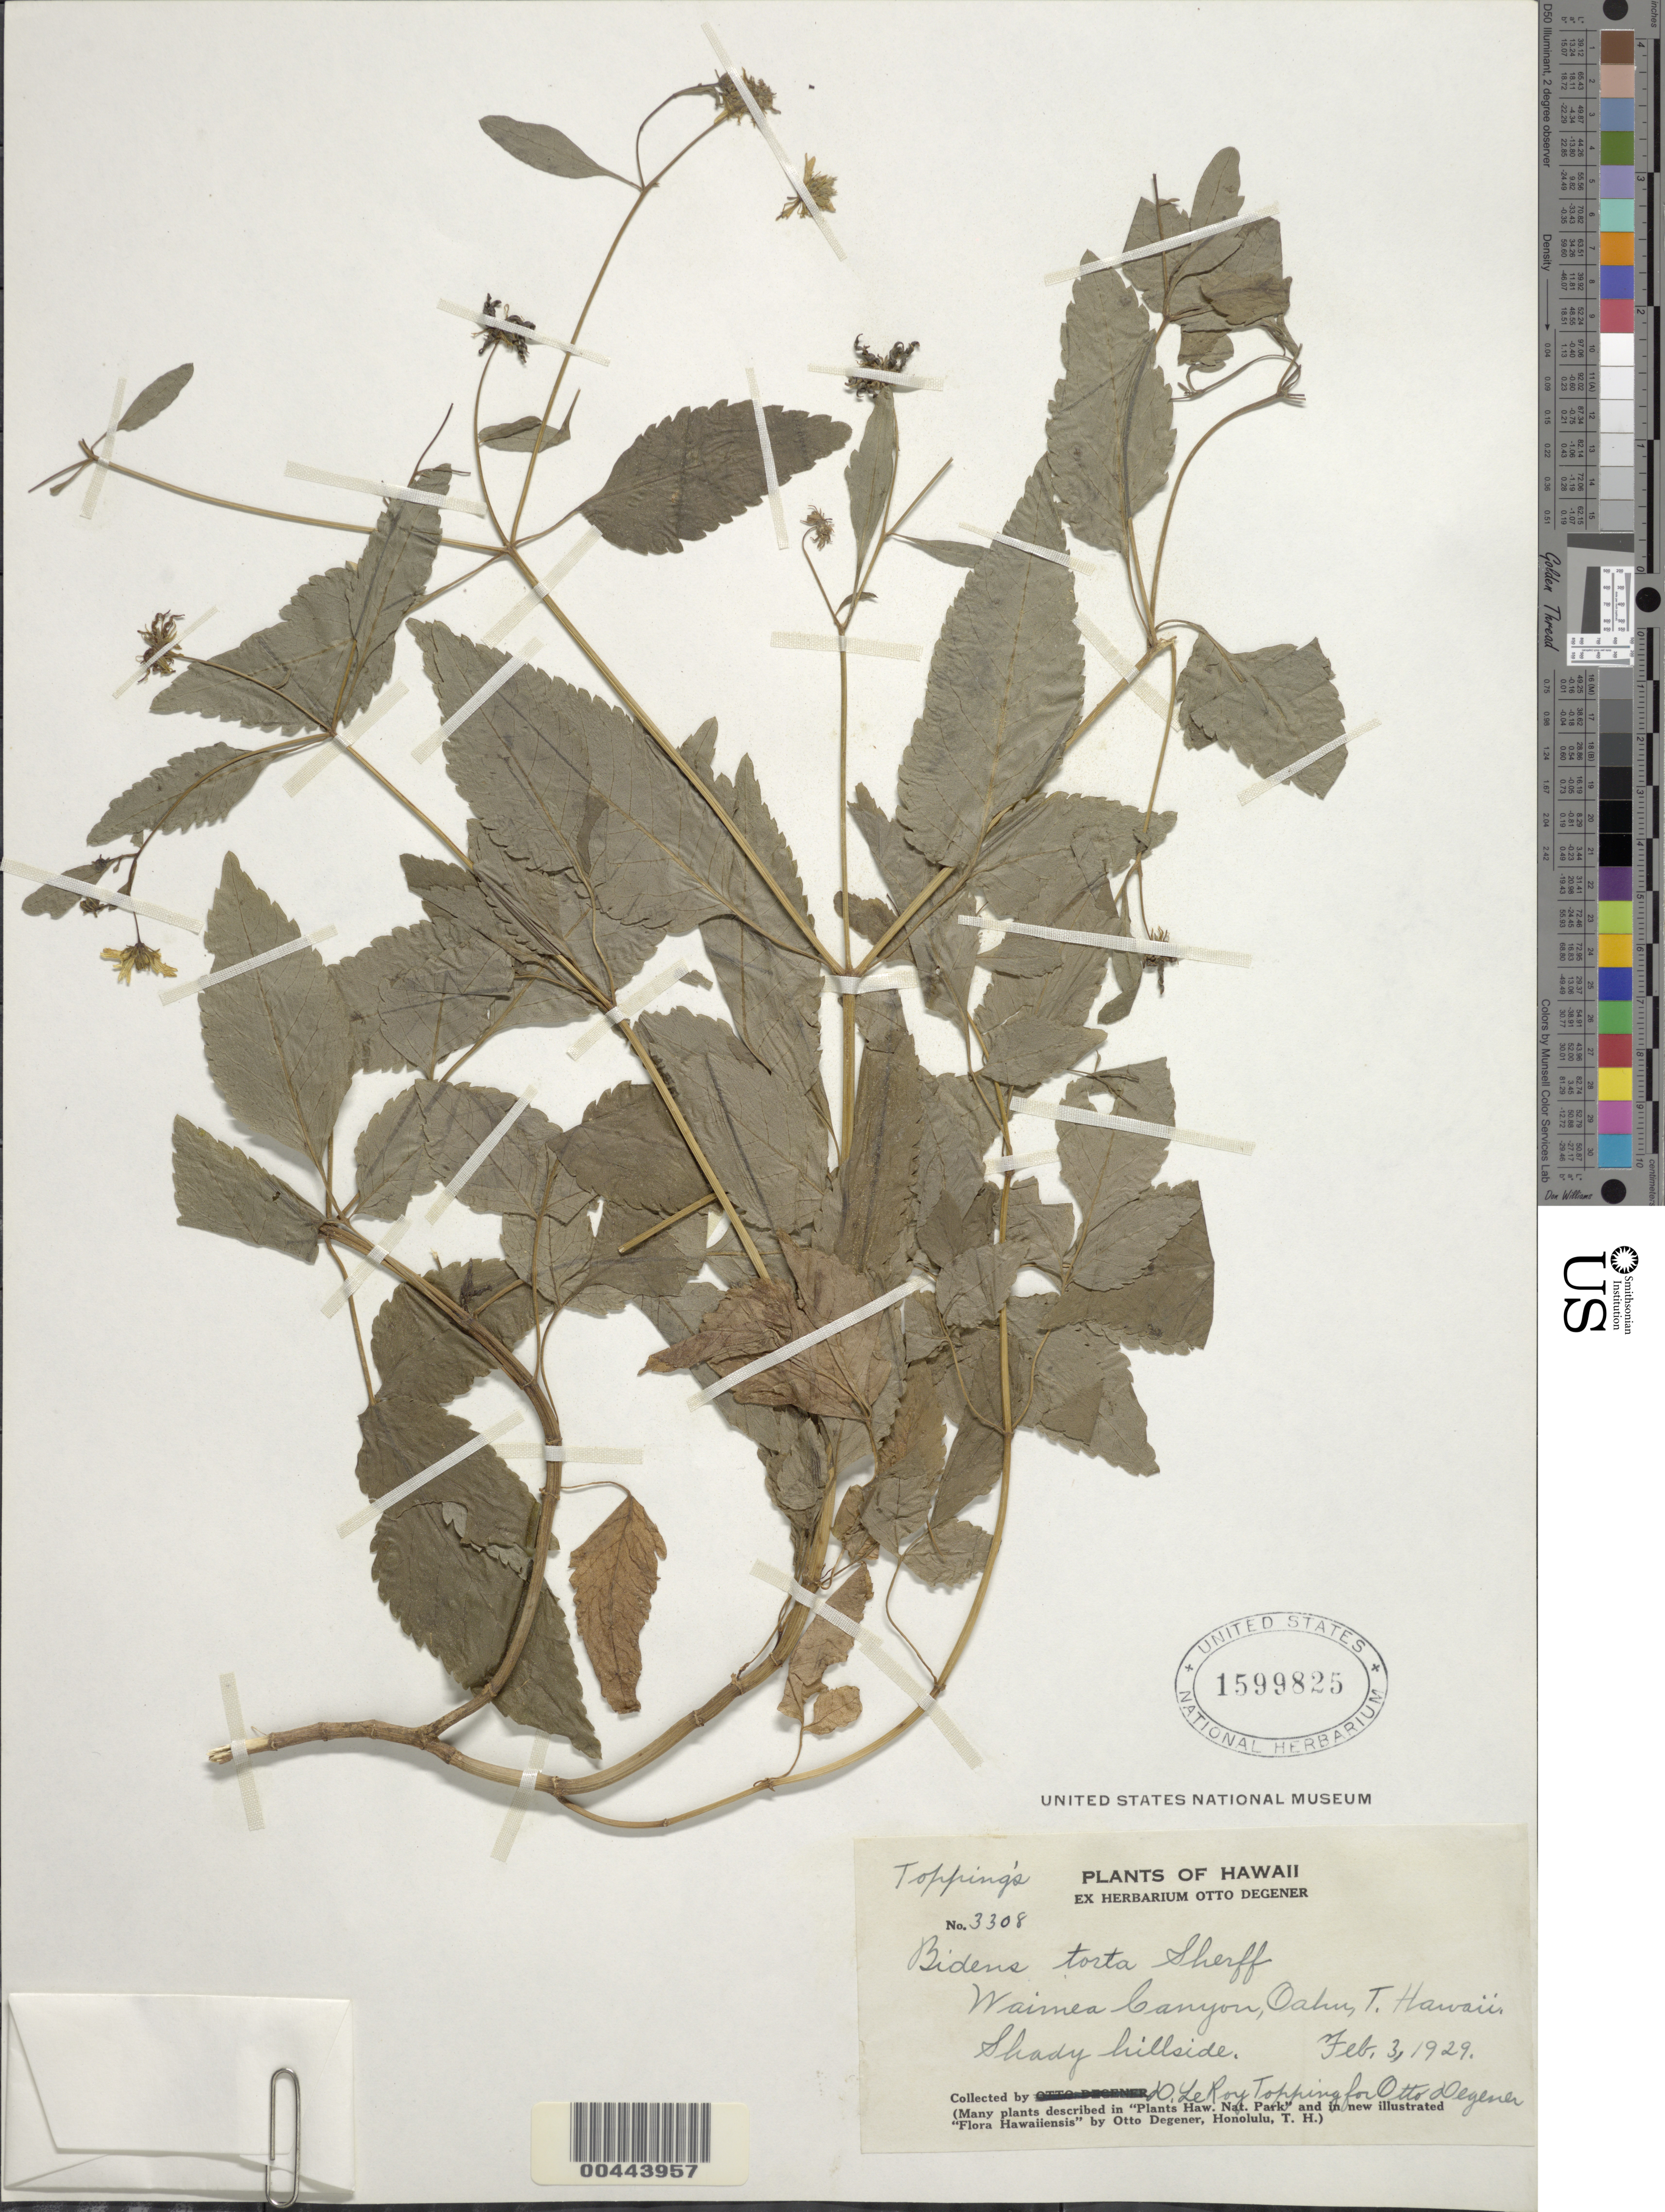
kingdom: Plantae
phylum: Tracheophyta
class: Magnoliopsida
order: Asterales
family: Asteraceae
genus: Bidens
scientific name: Bidens torta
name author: Sherff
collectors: D. L. Topping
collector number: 3308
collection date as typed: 3 Feb 1929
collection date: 1929-02-03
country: United States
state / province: Hawaii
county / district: Honolulu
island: Oahu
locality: Waimea Canyon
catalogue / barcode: US 1599825